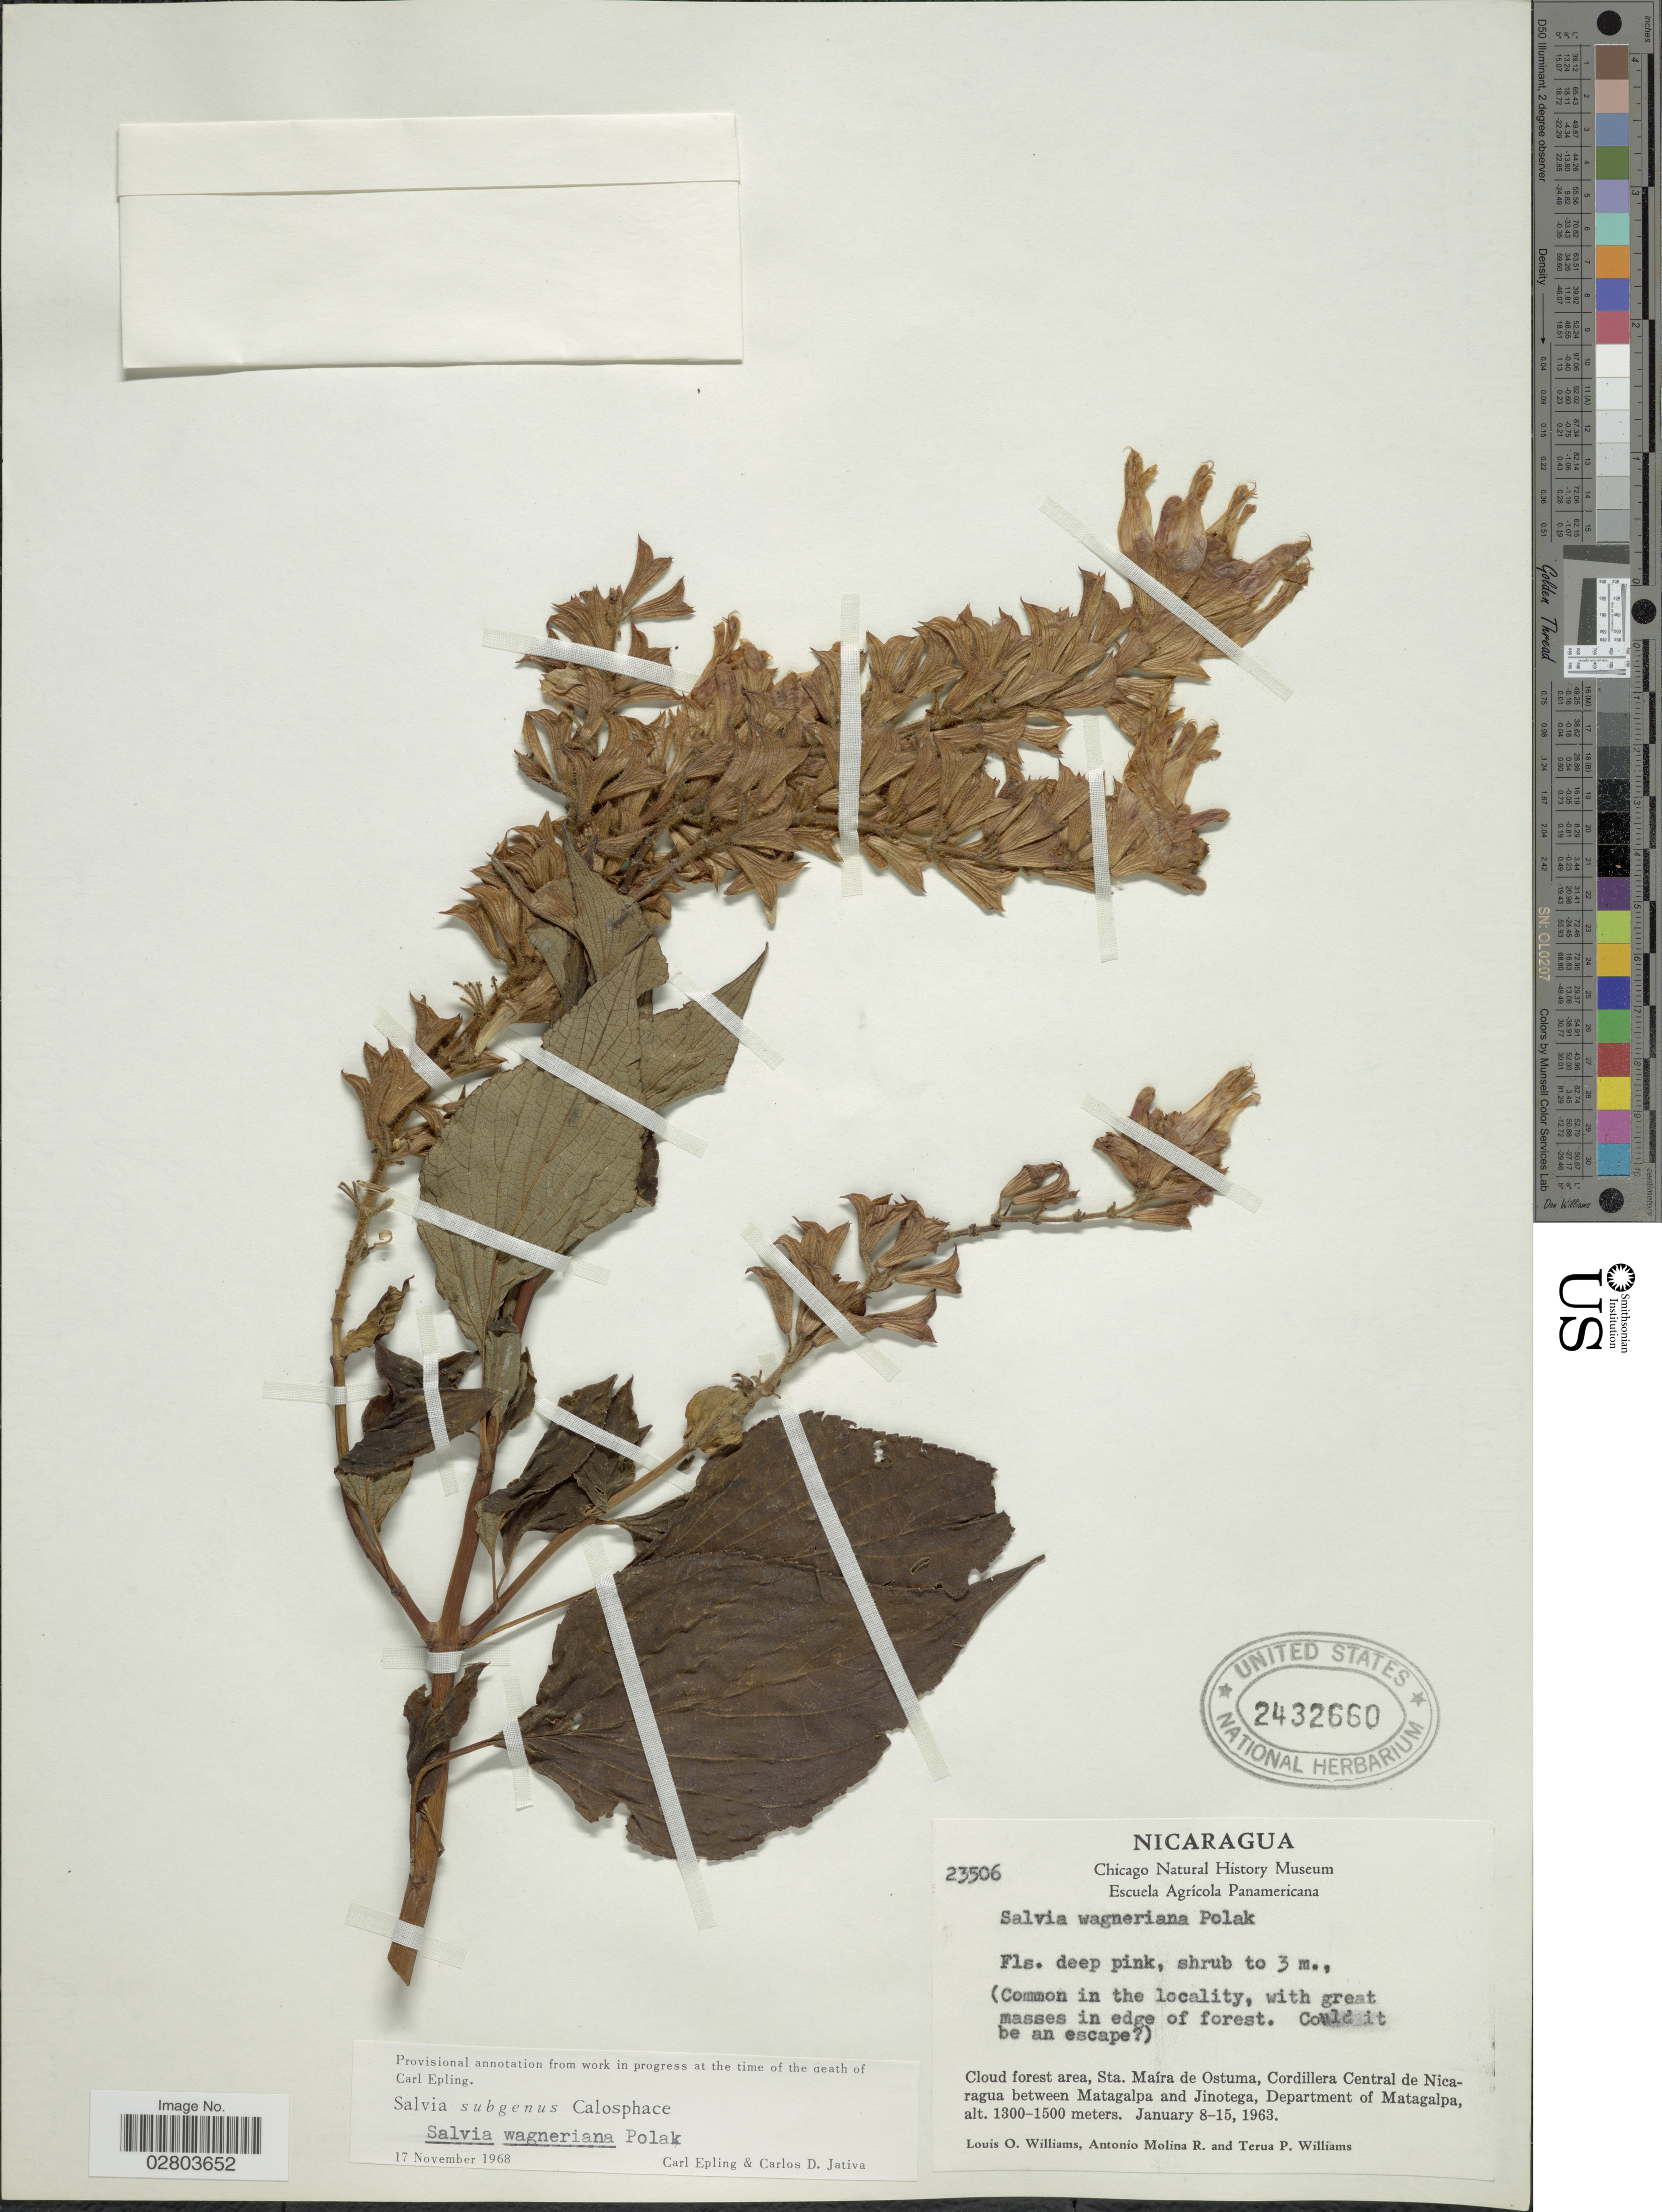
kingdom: Plantae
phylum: Tracheophyta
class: Magnoliopsida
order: Lamiales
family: Lamiaceae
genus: Salvia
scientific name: Salvia wagneriana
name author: Pol.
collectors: L. O. Williams, A. Molina R. & T. Williams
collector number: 23503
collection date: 1963-01-08/1963-01-15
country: Nicaragua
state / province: Matagalpa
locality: Cloud forest area, Sta. Maíra de Ostuma, Cordillera Central de Nicaragua between Matagalpa and Jinotega, Department of Matagalpa.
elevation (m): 1300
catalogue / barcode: US 2432660